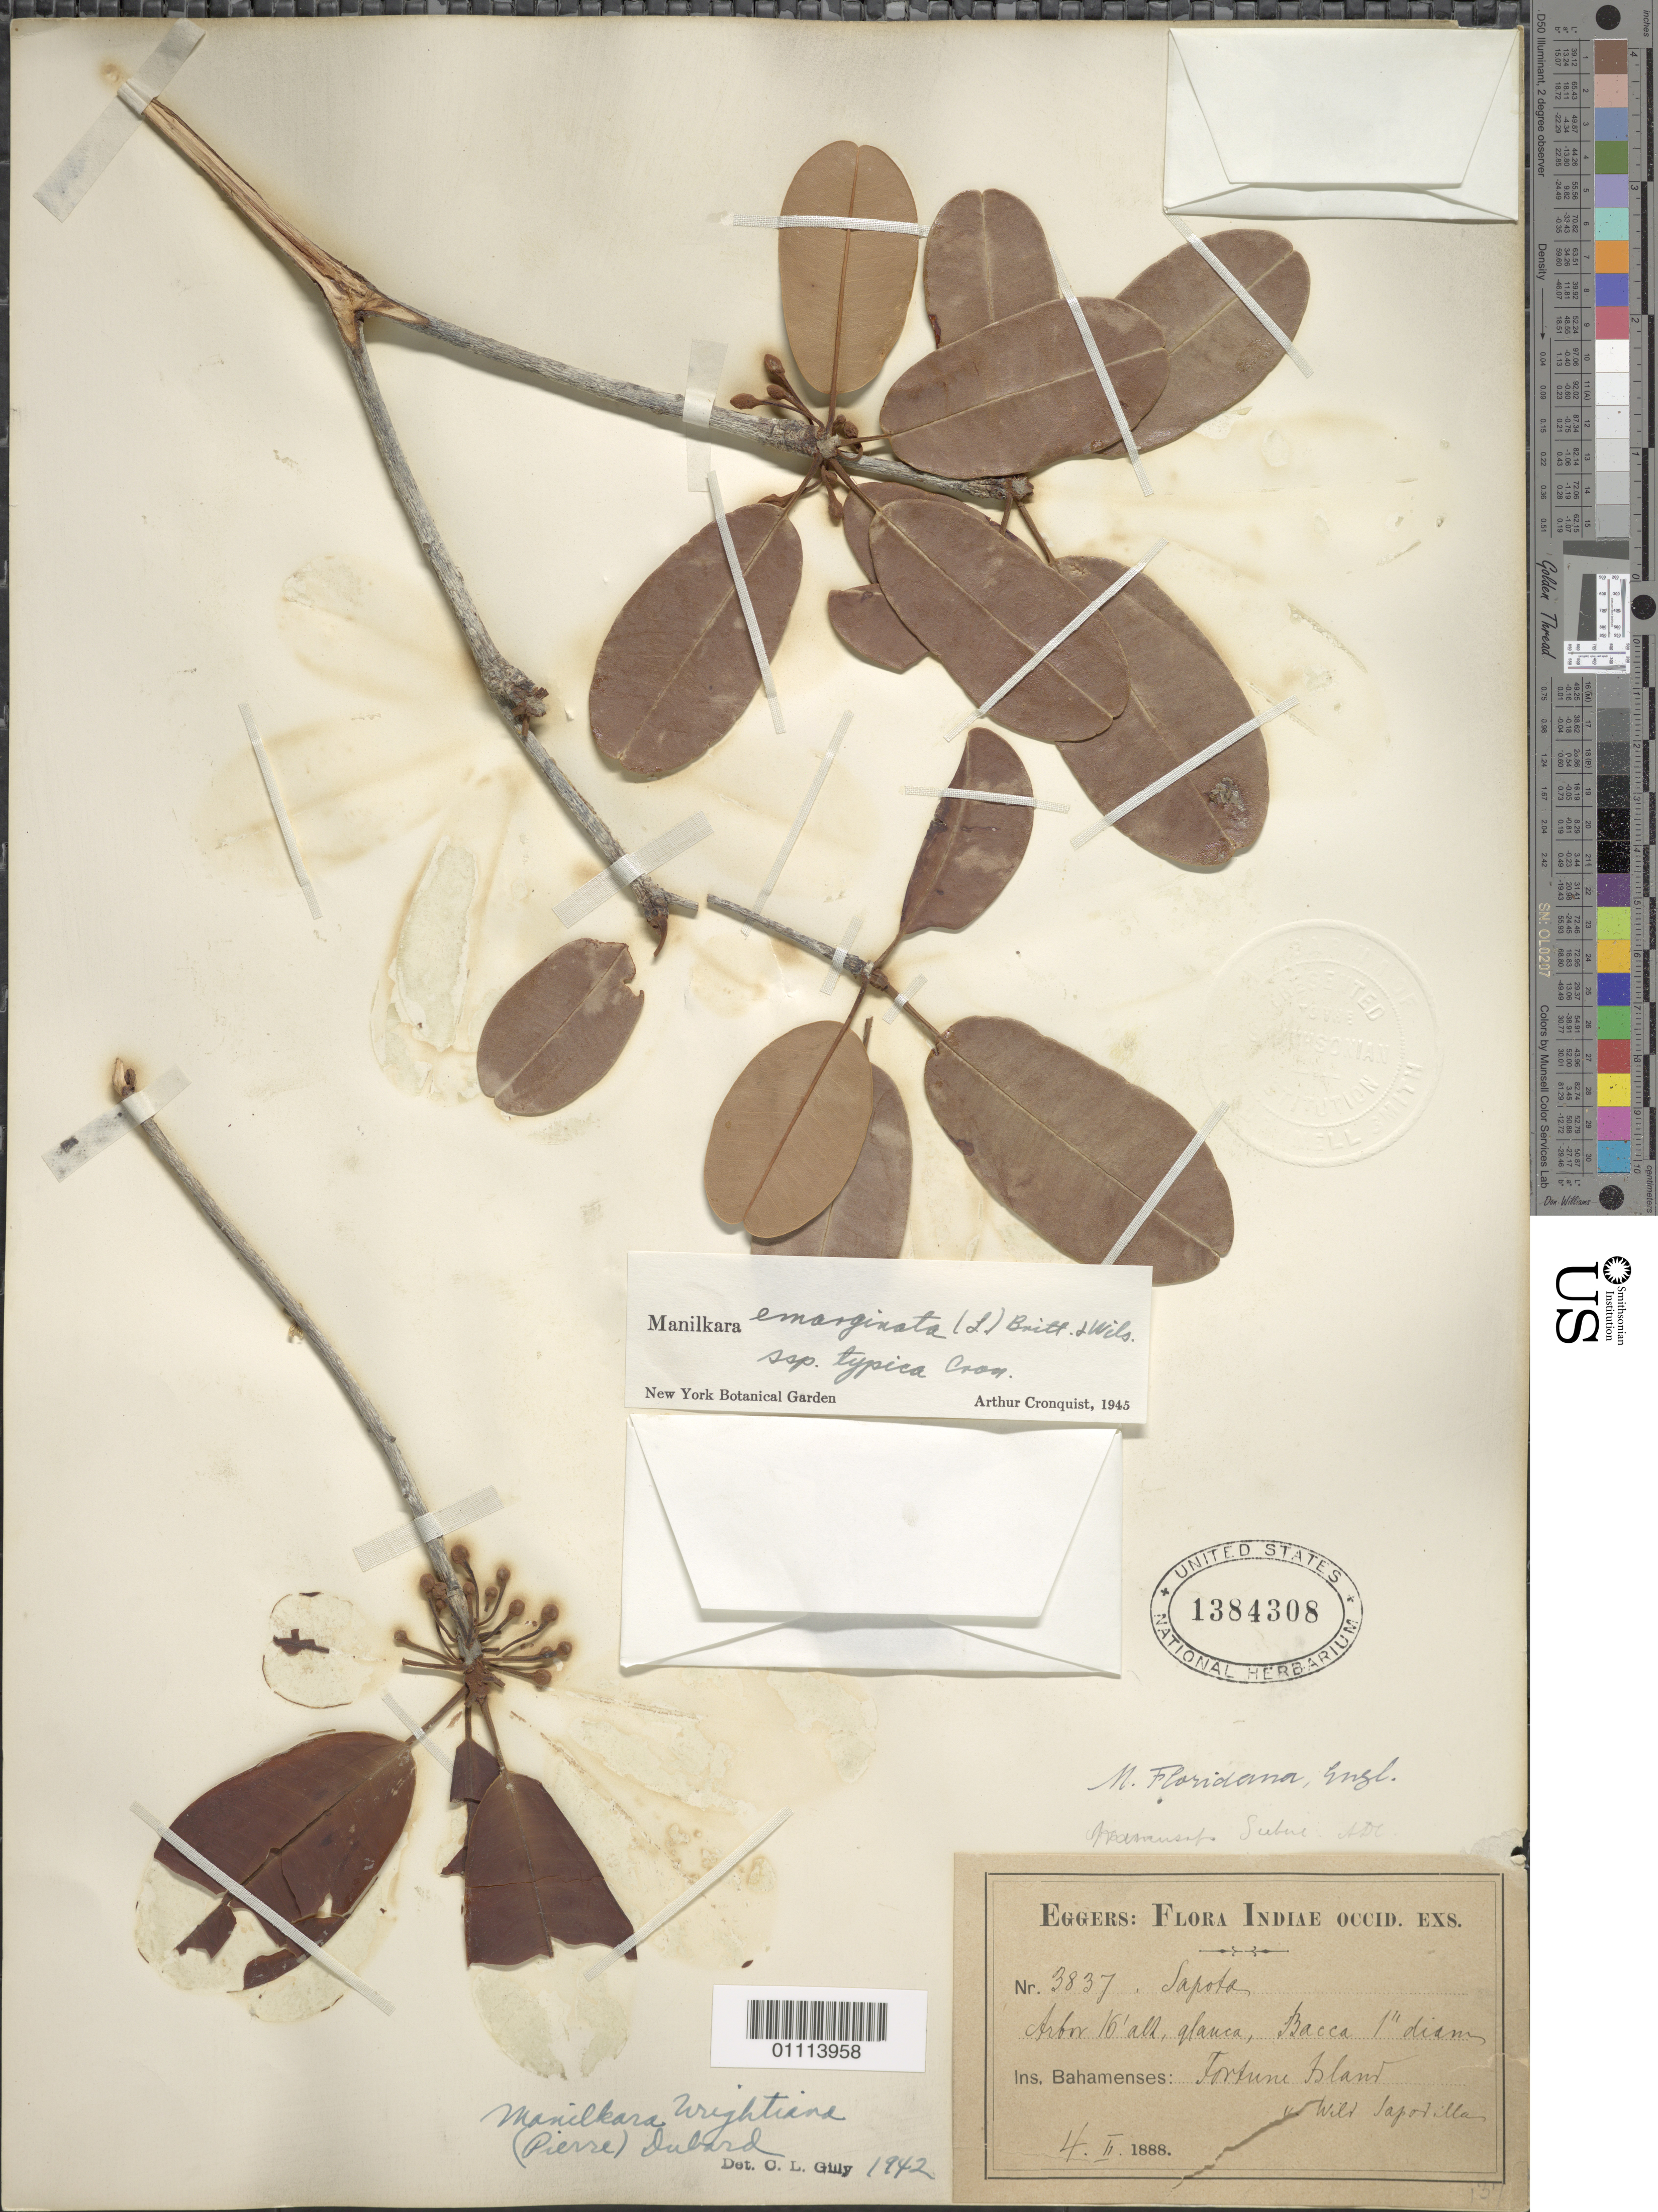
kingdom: Plantae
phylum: Tracheophyta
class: Magnoliopsida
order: Ericales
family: Sapotaceae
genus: Manilkara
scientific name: Manilkara emarginata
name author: (L.) Britton & P. Wilson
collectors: H. F. A. von Eggers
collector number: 3837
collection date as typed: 04 Feb 1888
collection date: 1888-02-04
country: Bahamas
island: Fortune I.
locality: Fortune Island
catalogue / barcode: US 1384308